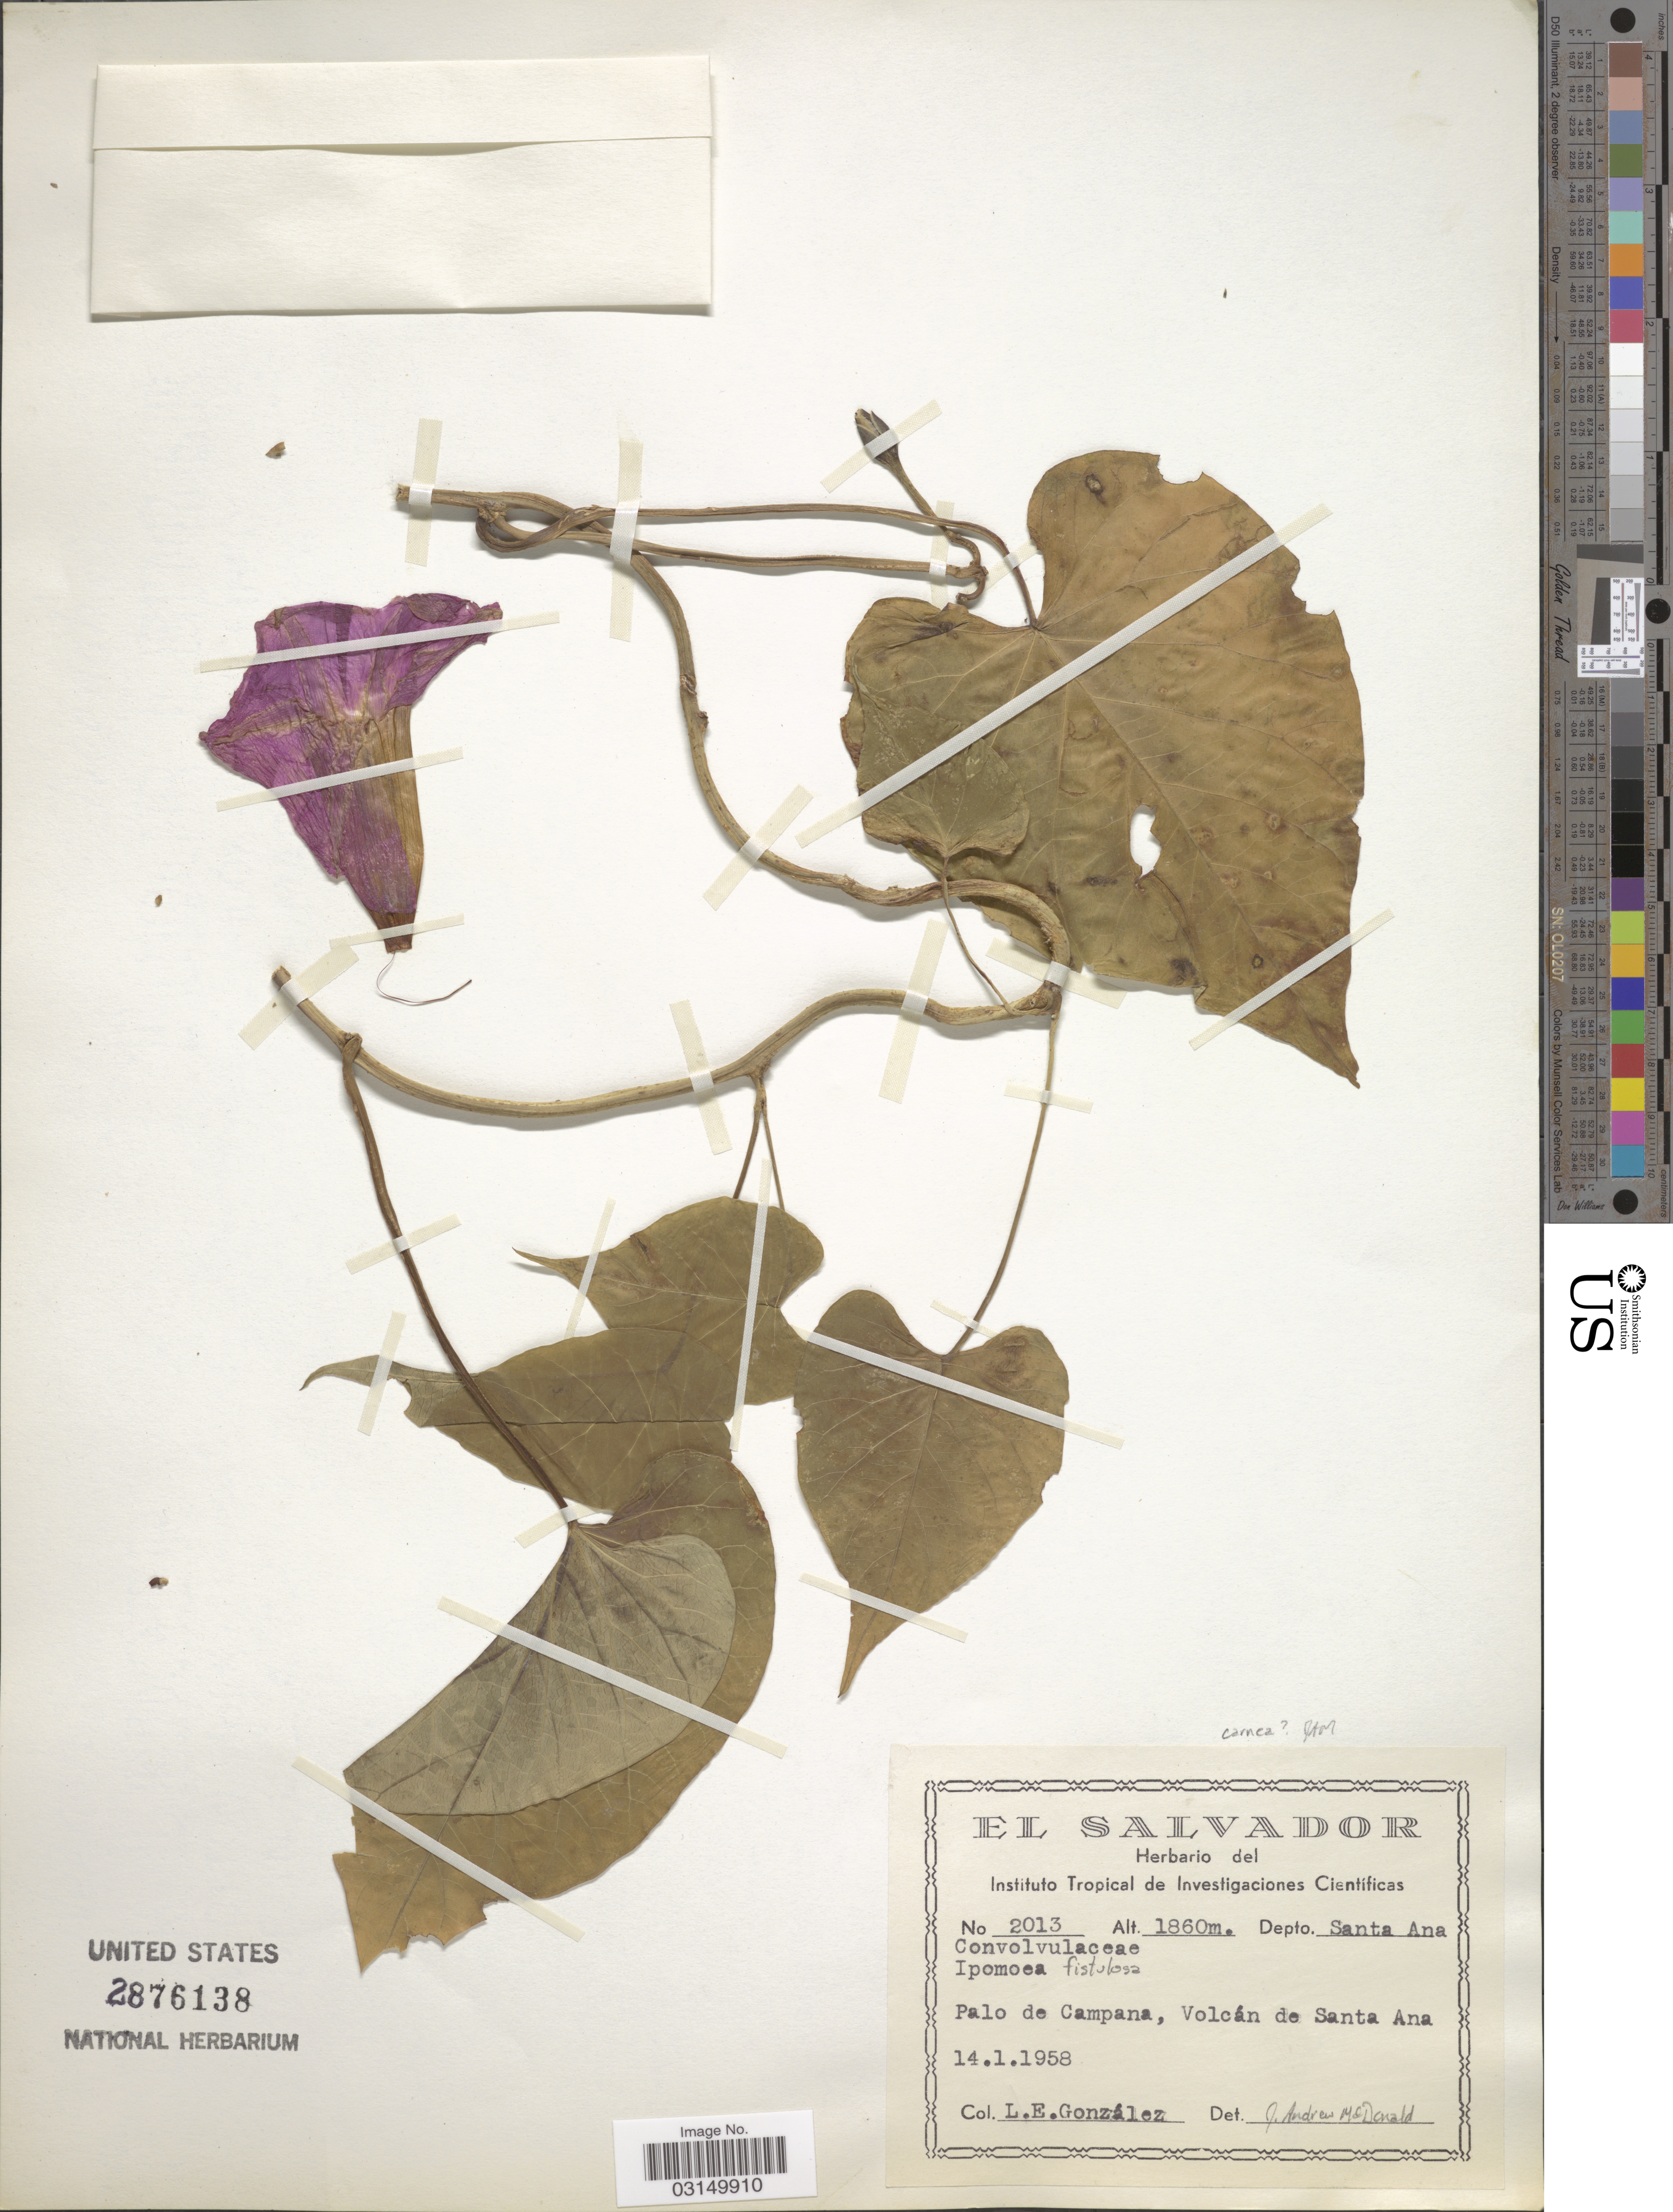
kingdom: Plantae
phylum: Tracheophyta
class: Magnoliopsida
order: Solanales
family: Convolvulaceae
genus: Ipomoea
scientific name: Ipomoea carnea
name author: Jacq.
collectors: L. Gonzalez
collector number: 2013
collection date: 1958-01-14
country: El Salvador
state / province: Santa Ana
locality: Depto. Santa Ana, Palo de Campana, Volcán de Santa Ana.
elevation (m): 1860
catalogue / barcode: US 2876138